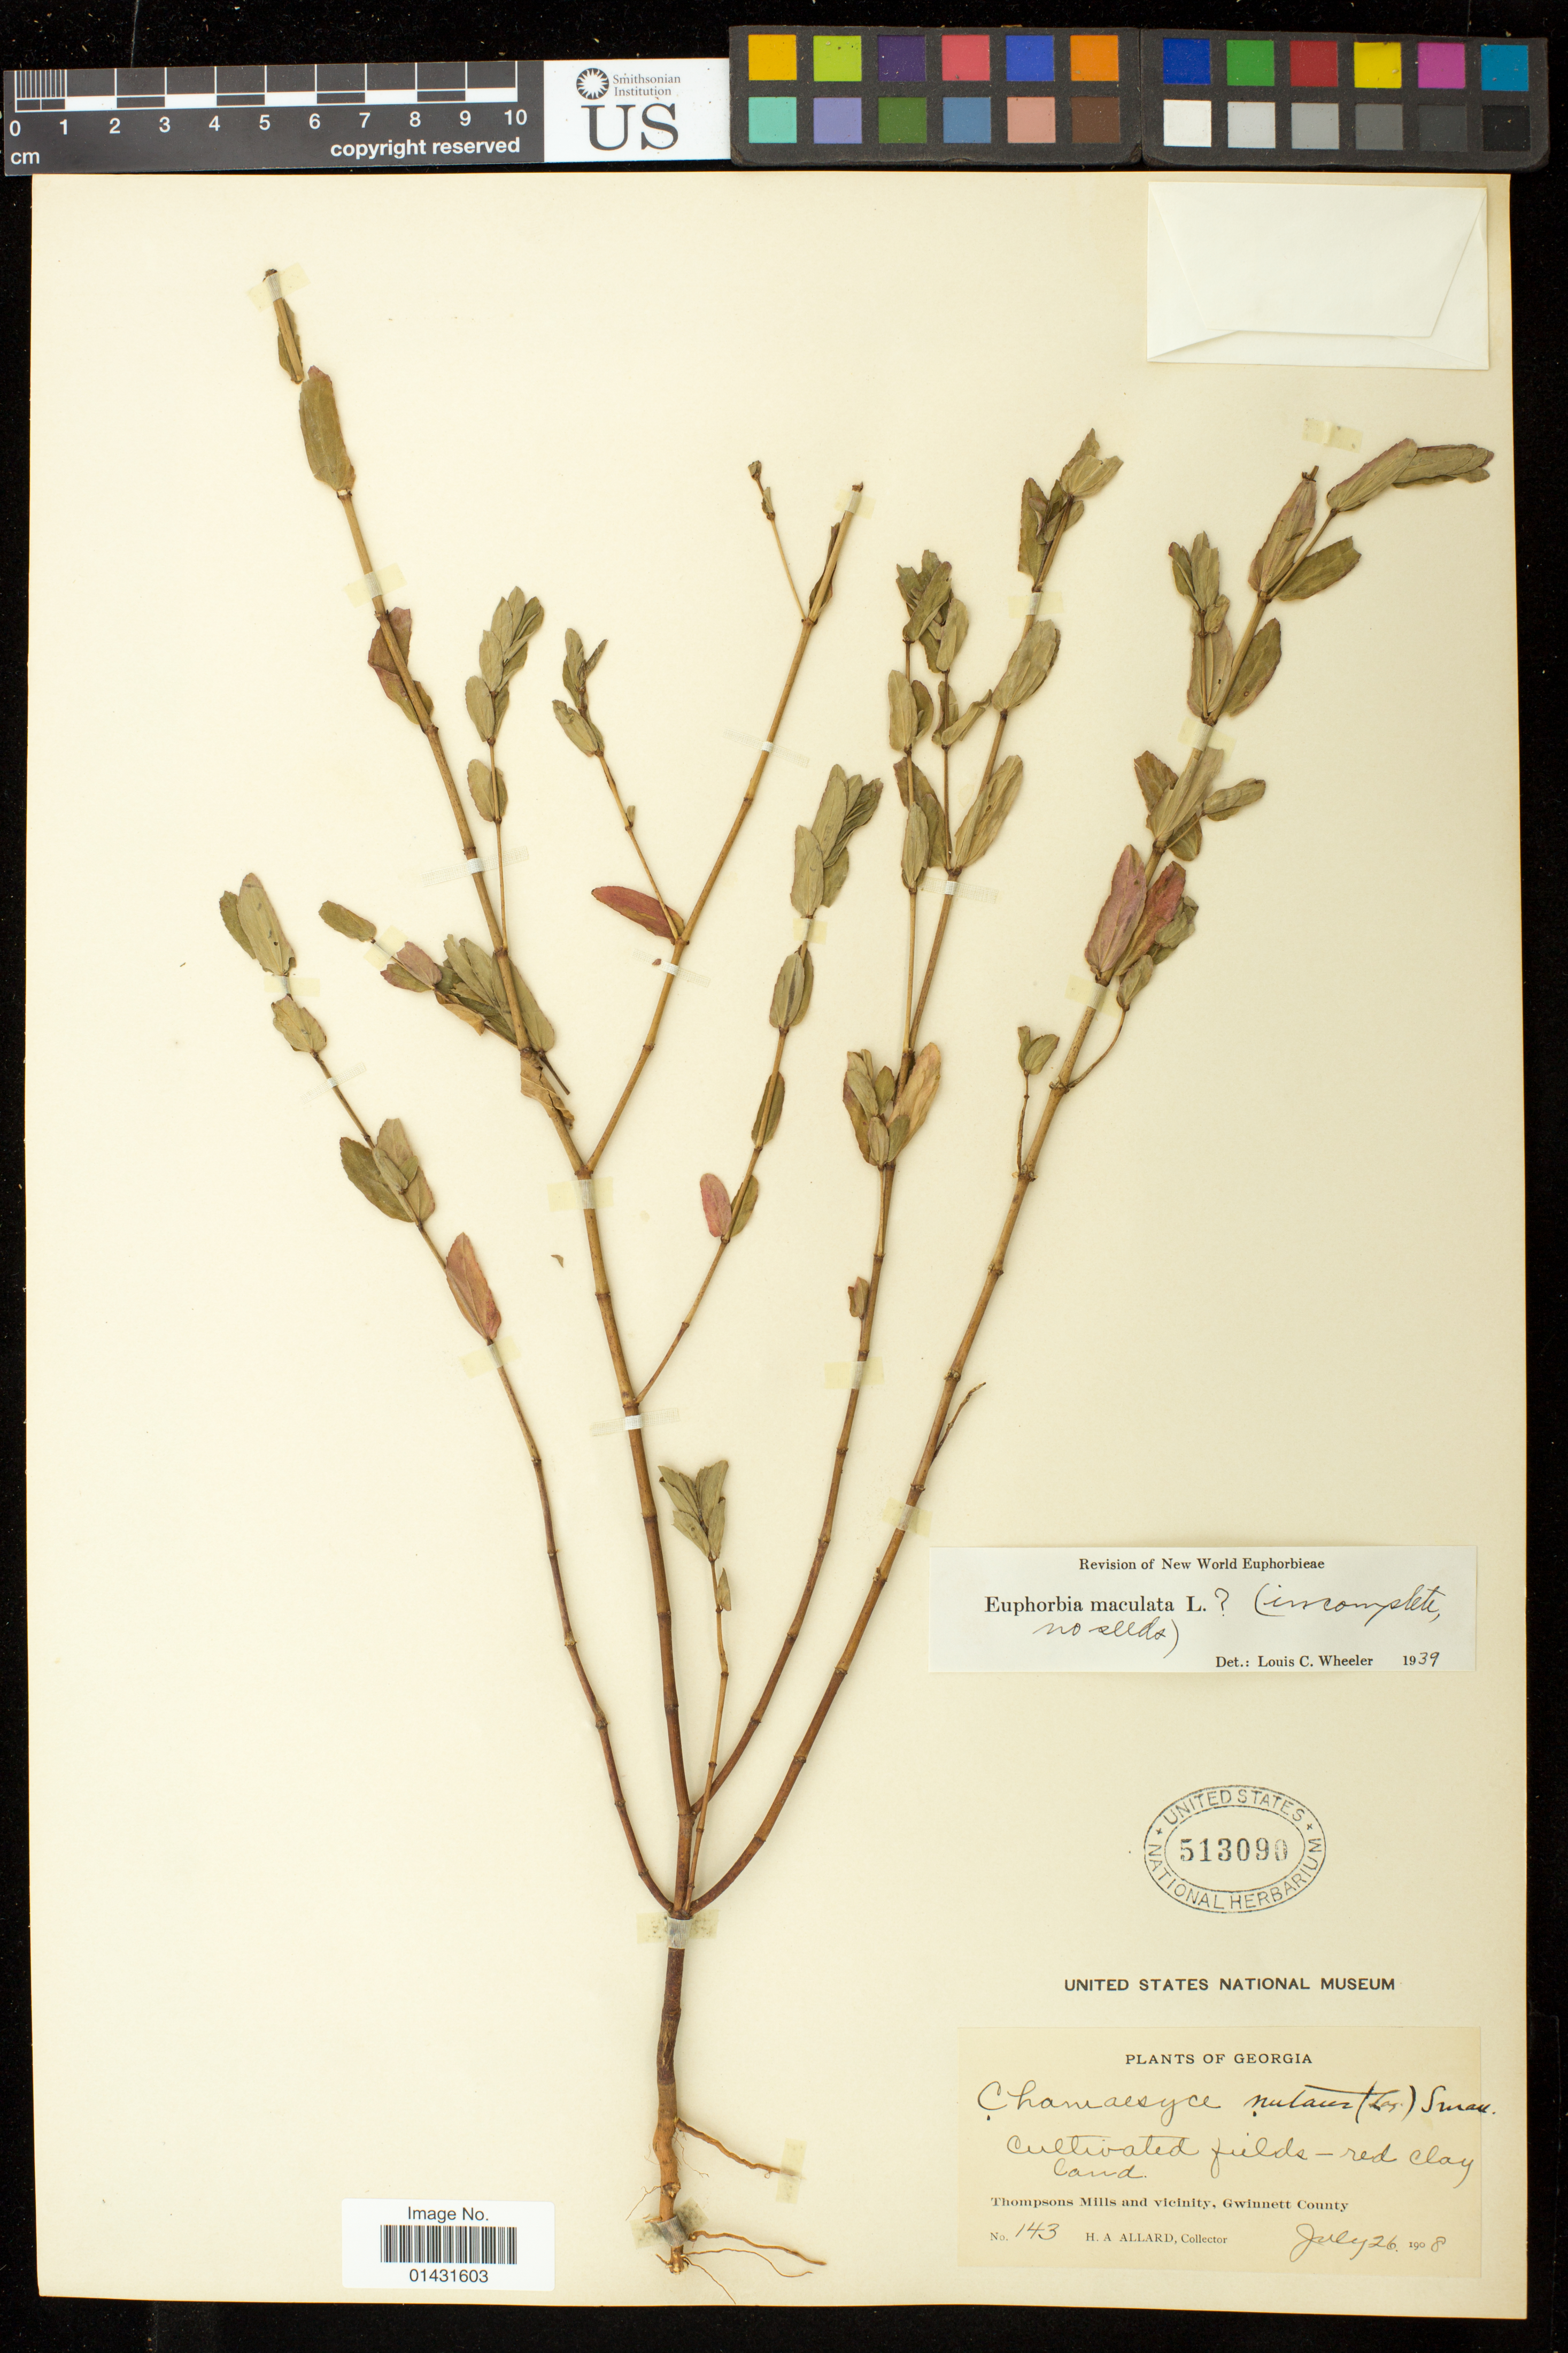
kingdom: Plantae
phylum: Tracheophyta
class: Magnoliopsida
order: Malpighiales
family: Euphorbiaceae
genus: Euphorbia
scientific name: Euphorbia hypericifolia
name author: L.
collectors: H. A. Allard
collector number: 143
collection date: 1908-07-26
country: United States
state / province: Georgia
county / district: Gwinnett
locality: Thompsons Mills and vicinity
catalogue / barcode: US 513090